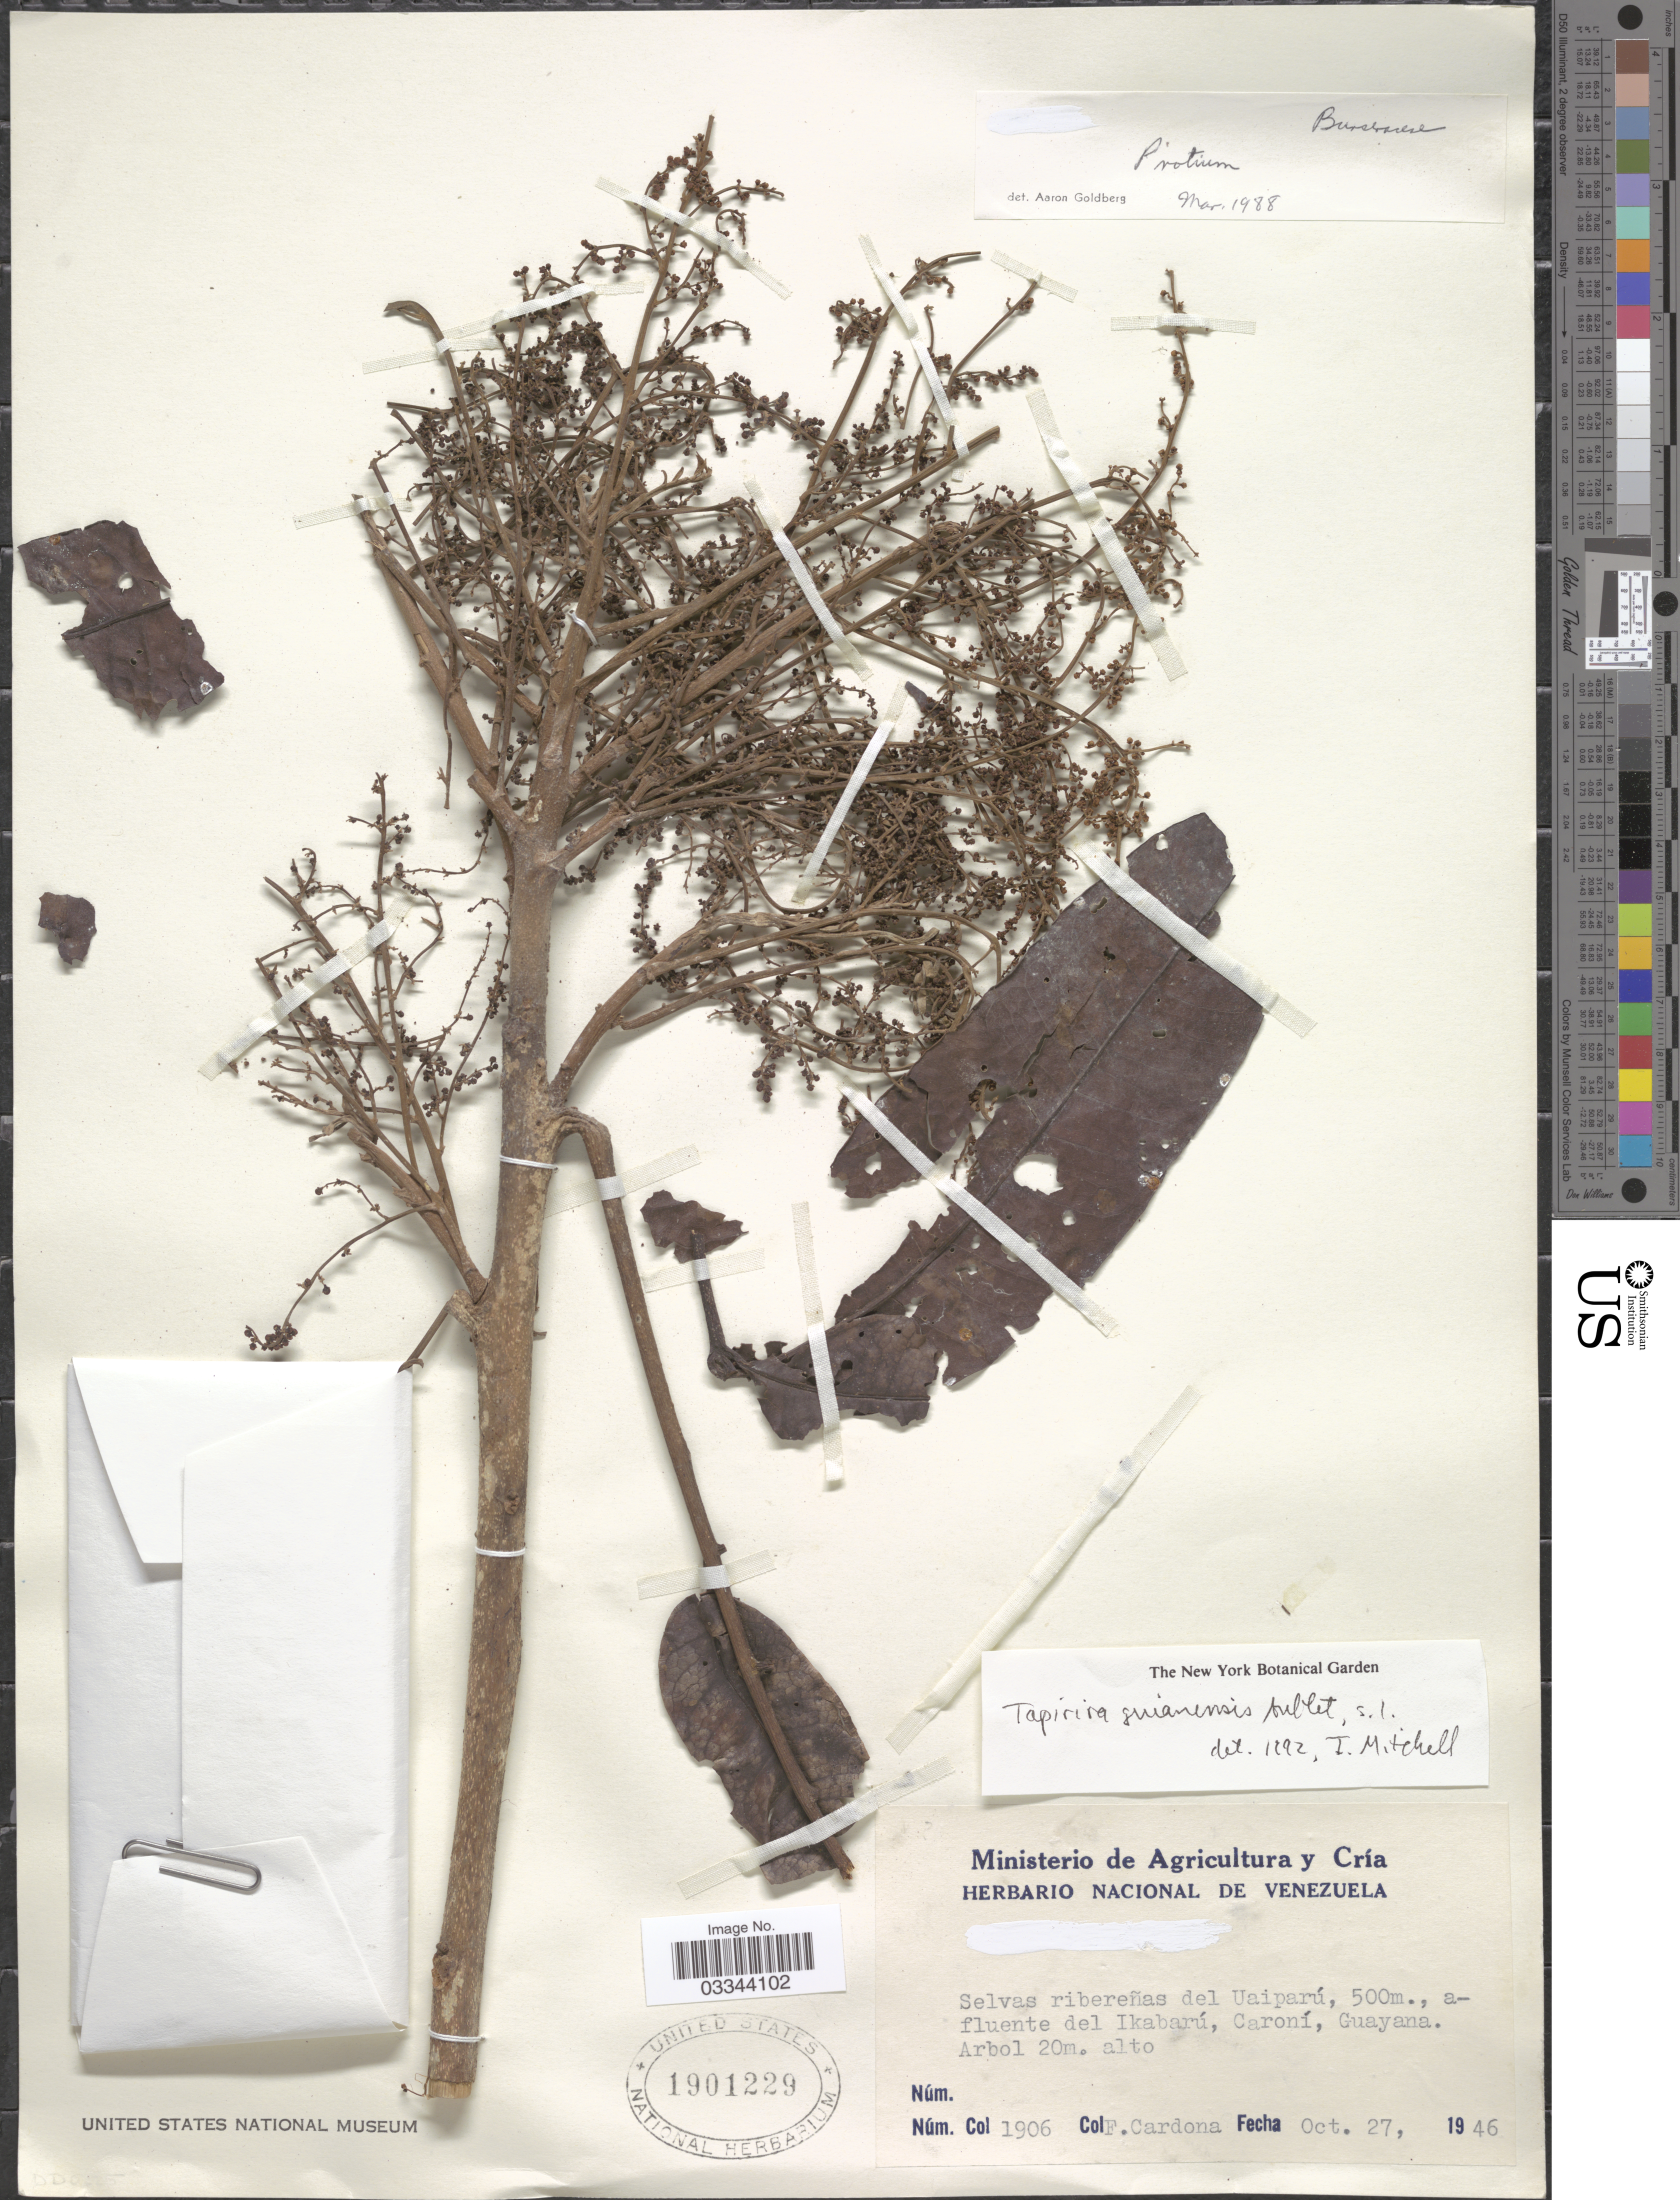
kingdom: Plantae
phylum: Tracheophyta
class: Magnoliopsida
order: Sapindales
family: Anacardiaceae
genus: Tapirira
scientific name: Tapirira guianensis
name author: Aubl.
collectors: F. Cardona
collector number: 1906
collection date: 1946-10-27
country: Venezuela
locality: Selvas ribereñas del Uaiparú, afluente del Ikabarú, Caroní, Guayana.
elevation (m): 20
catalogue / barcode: US 1901229